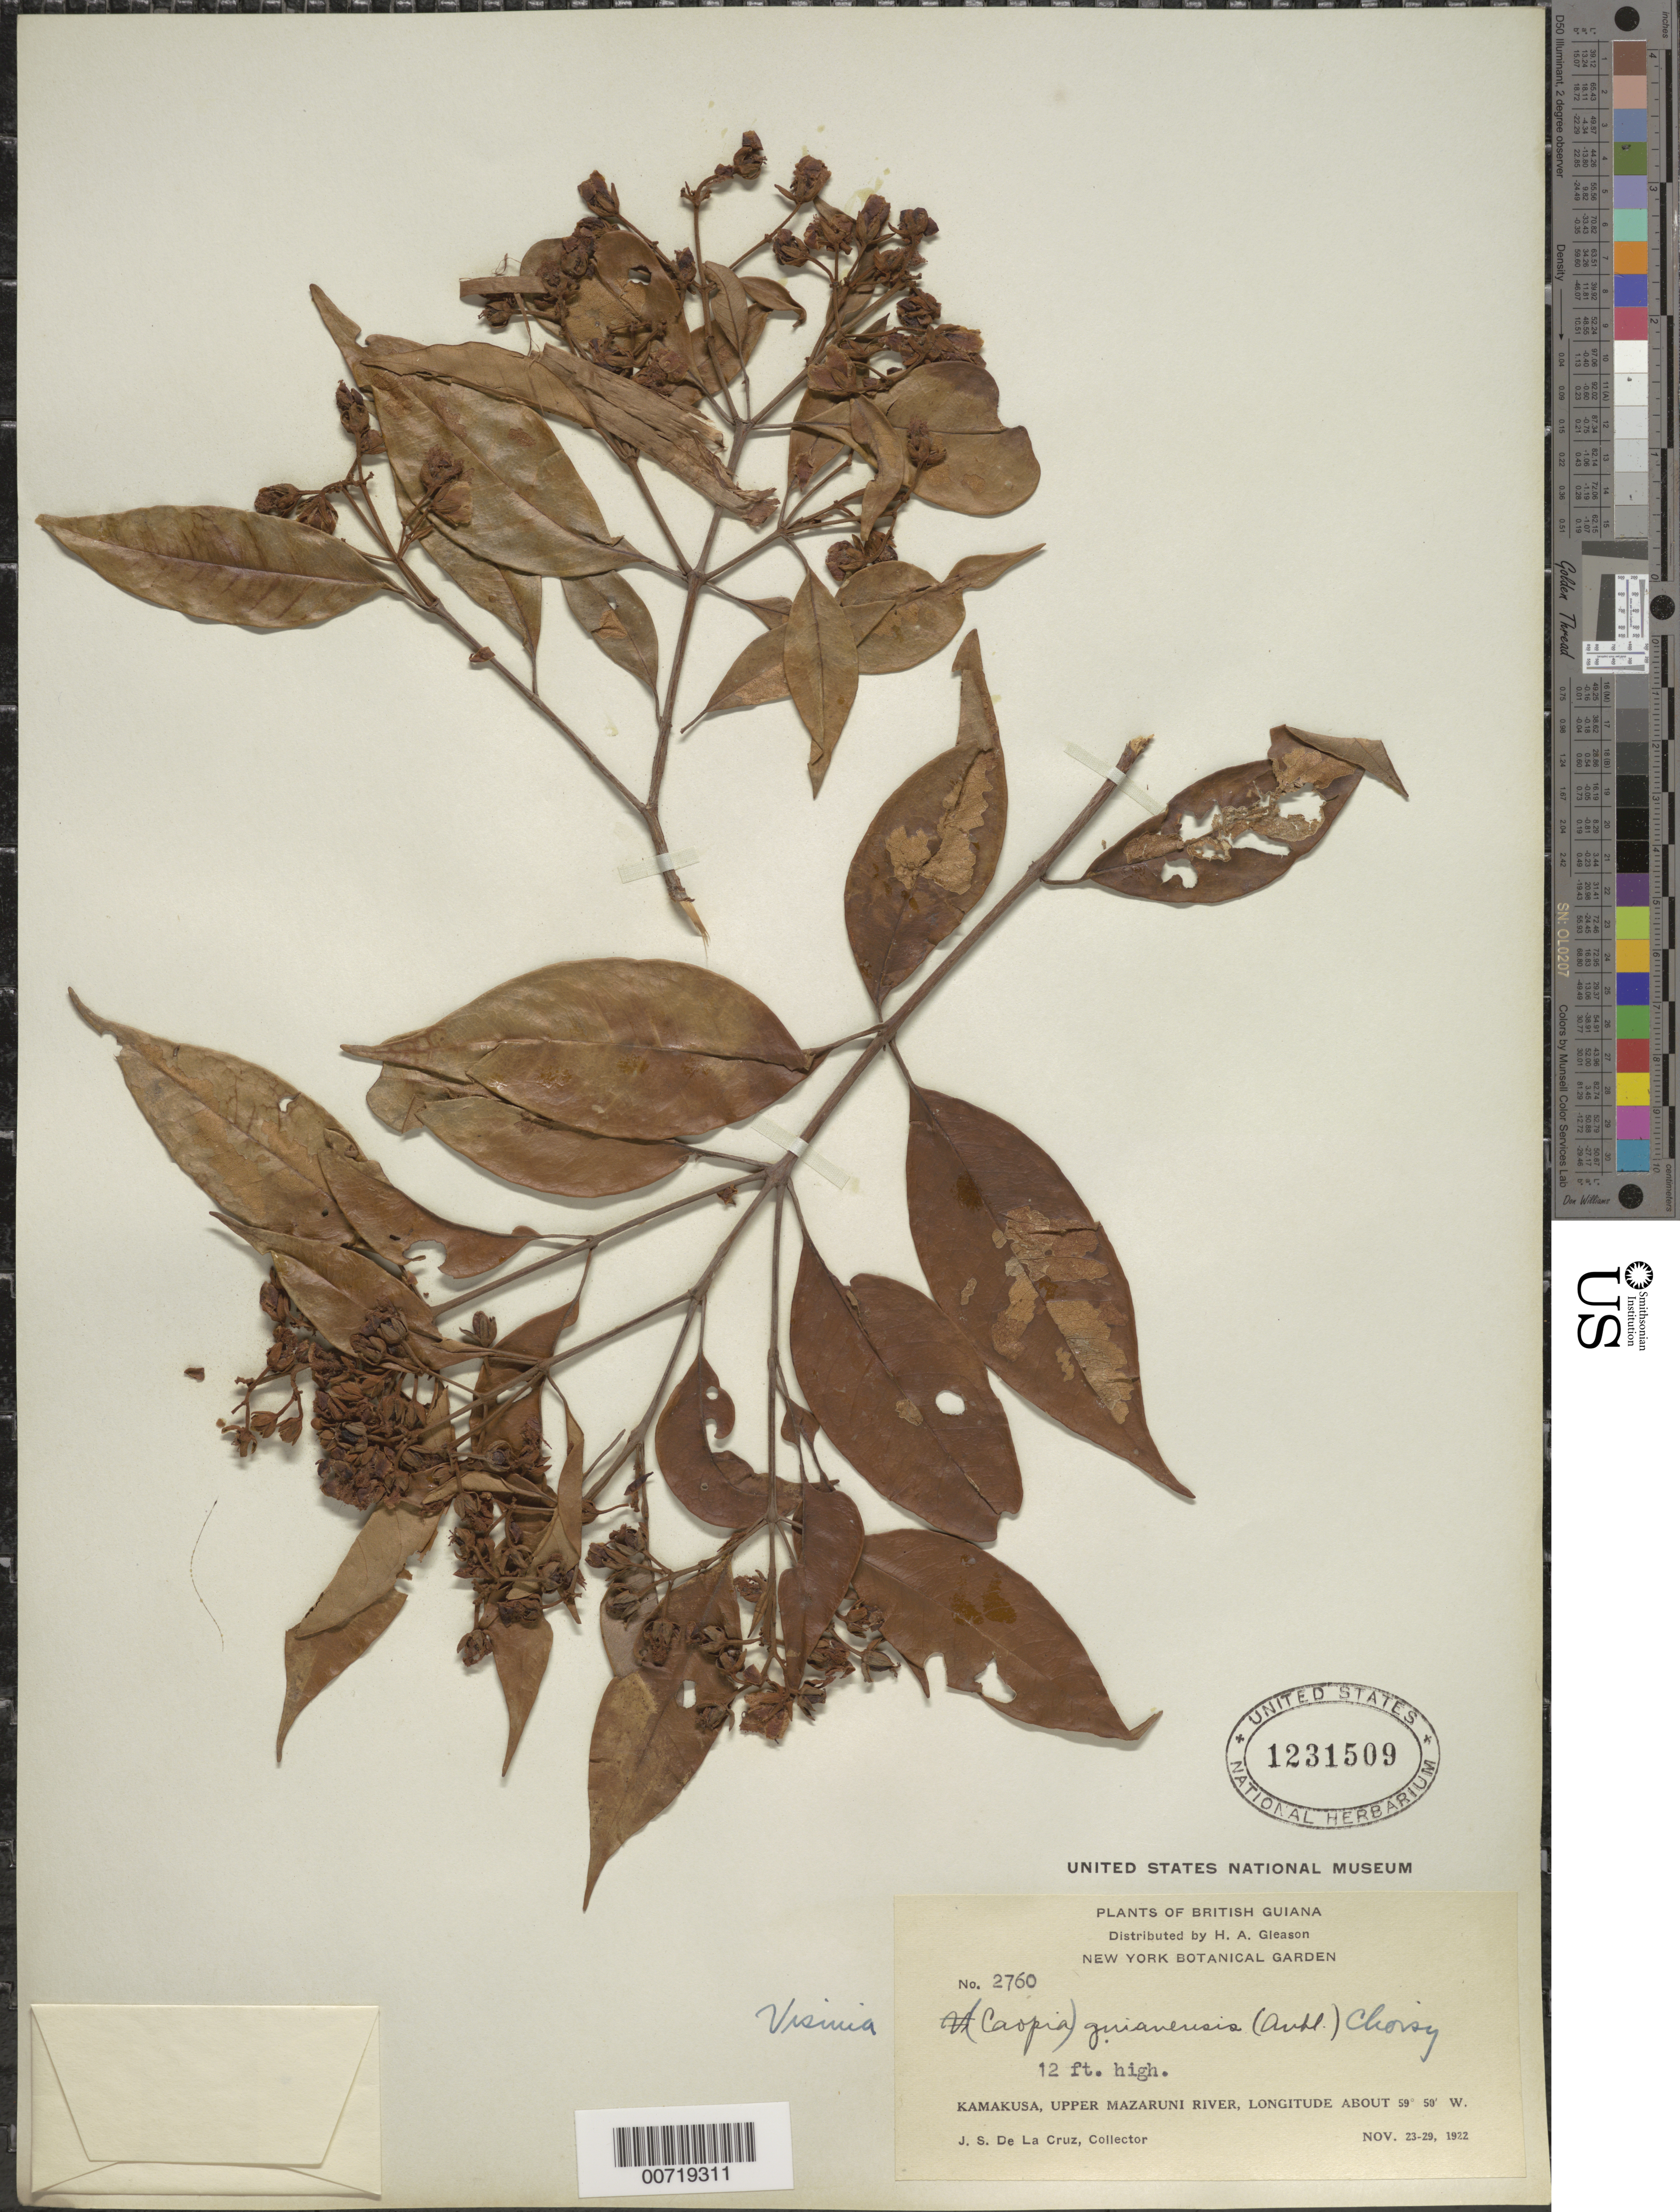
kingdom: Plantae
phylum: Tracheophyta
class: Magnoliopsida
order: Malpighiales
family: Hypericaceae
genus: Vismia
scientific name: Vismia guianensis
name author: (Aubl.) Pers.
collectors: J. S. de la Cruz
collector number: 2760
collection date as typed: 23-Nov-22 to 29-Nov-22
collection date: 1922-11-23/1922-11-29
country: Guyana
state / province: Cuyuni-Mazaruni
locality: Kamakusa, Upper Mazaruni R.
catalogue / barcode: US 1231509